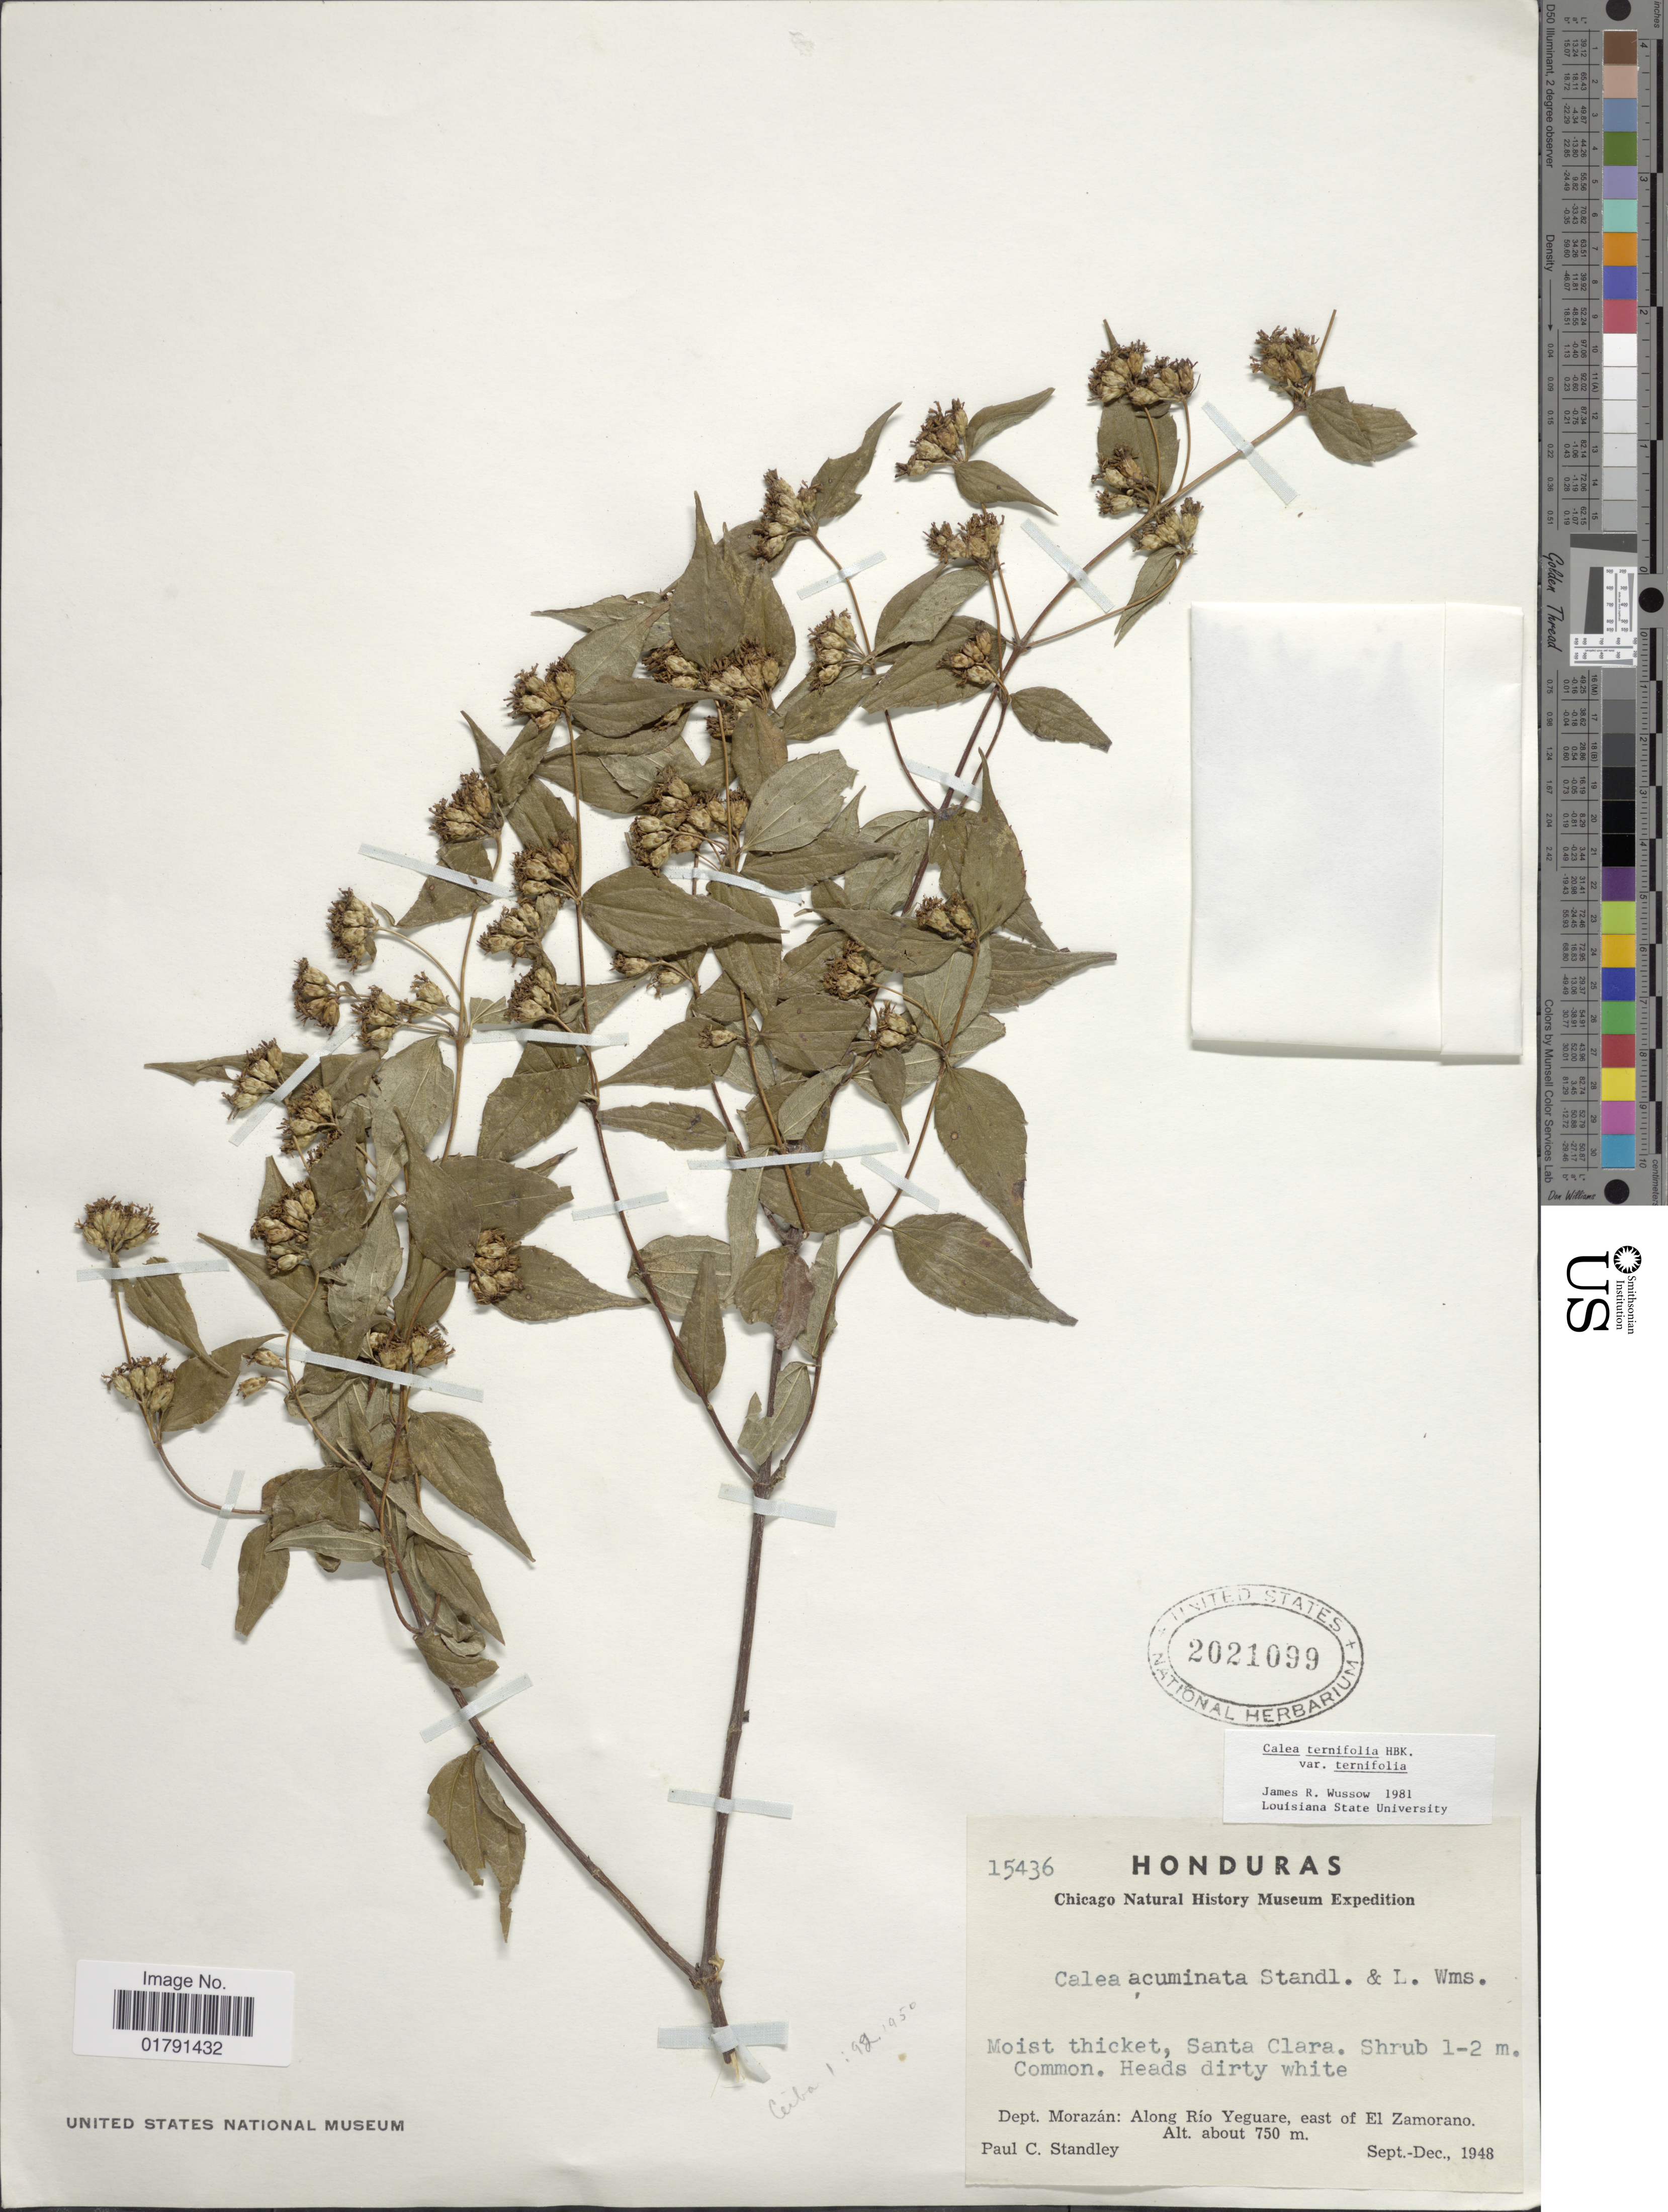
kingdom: Plantae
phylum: Tracheophyta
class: Magnoliopsida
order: Asterales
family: Asteraceae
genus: Calea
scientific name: Calea ternifolia var. ternifolia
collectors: P. C. Standley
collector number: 15436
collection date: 1948-09/1948-12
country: Honduras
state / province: Fco. Morazán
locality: Dept. Morazan, along Rio Yeguare, east of El Zamorano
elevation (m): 750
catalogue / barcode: US 2021099